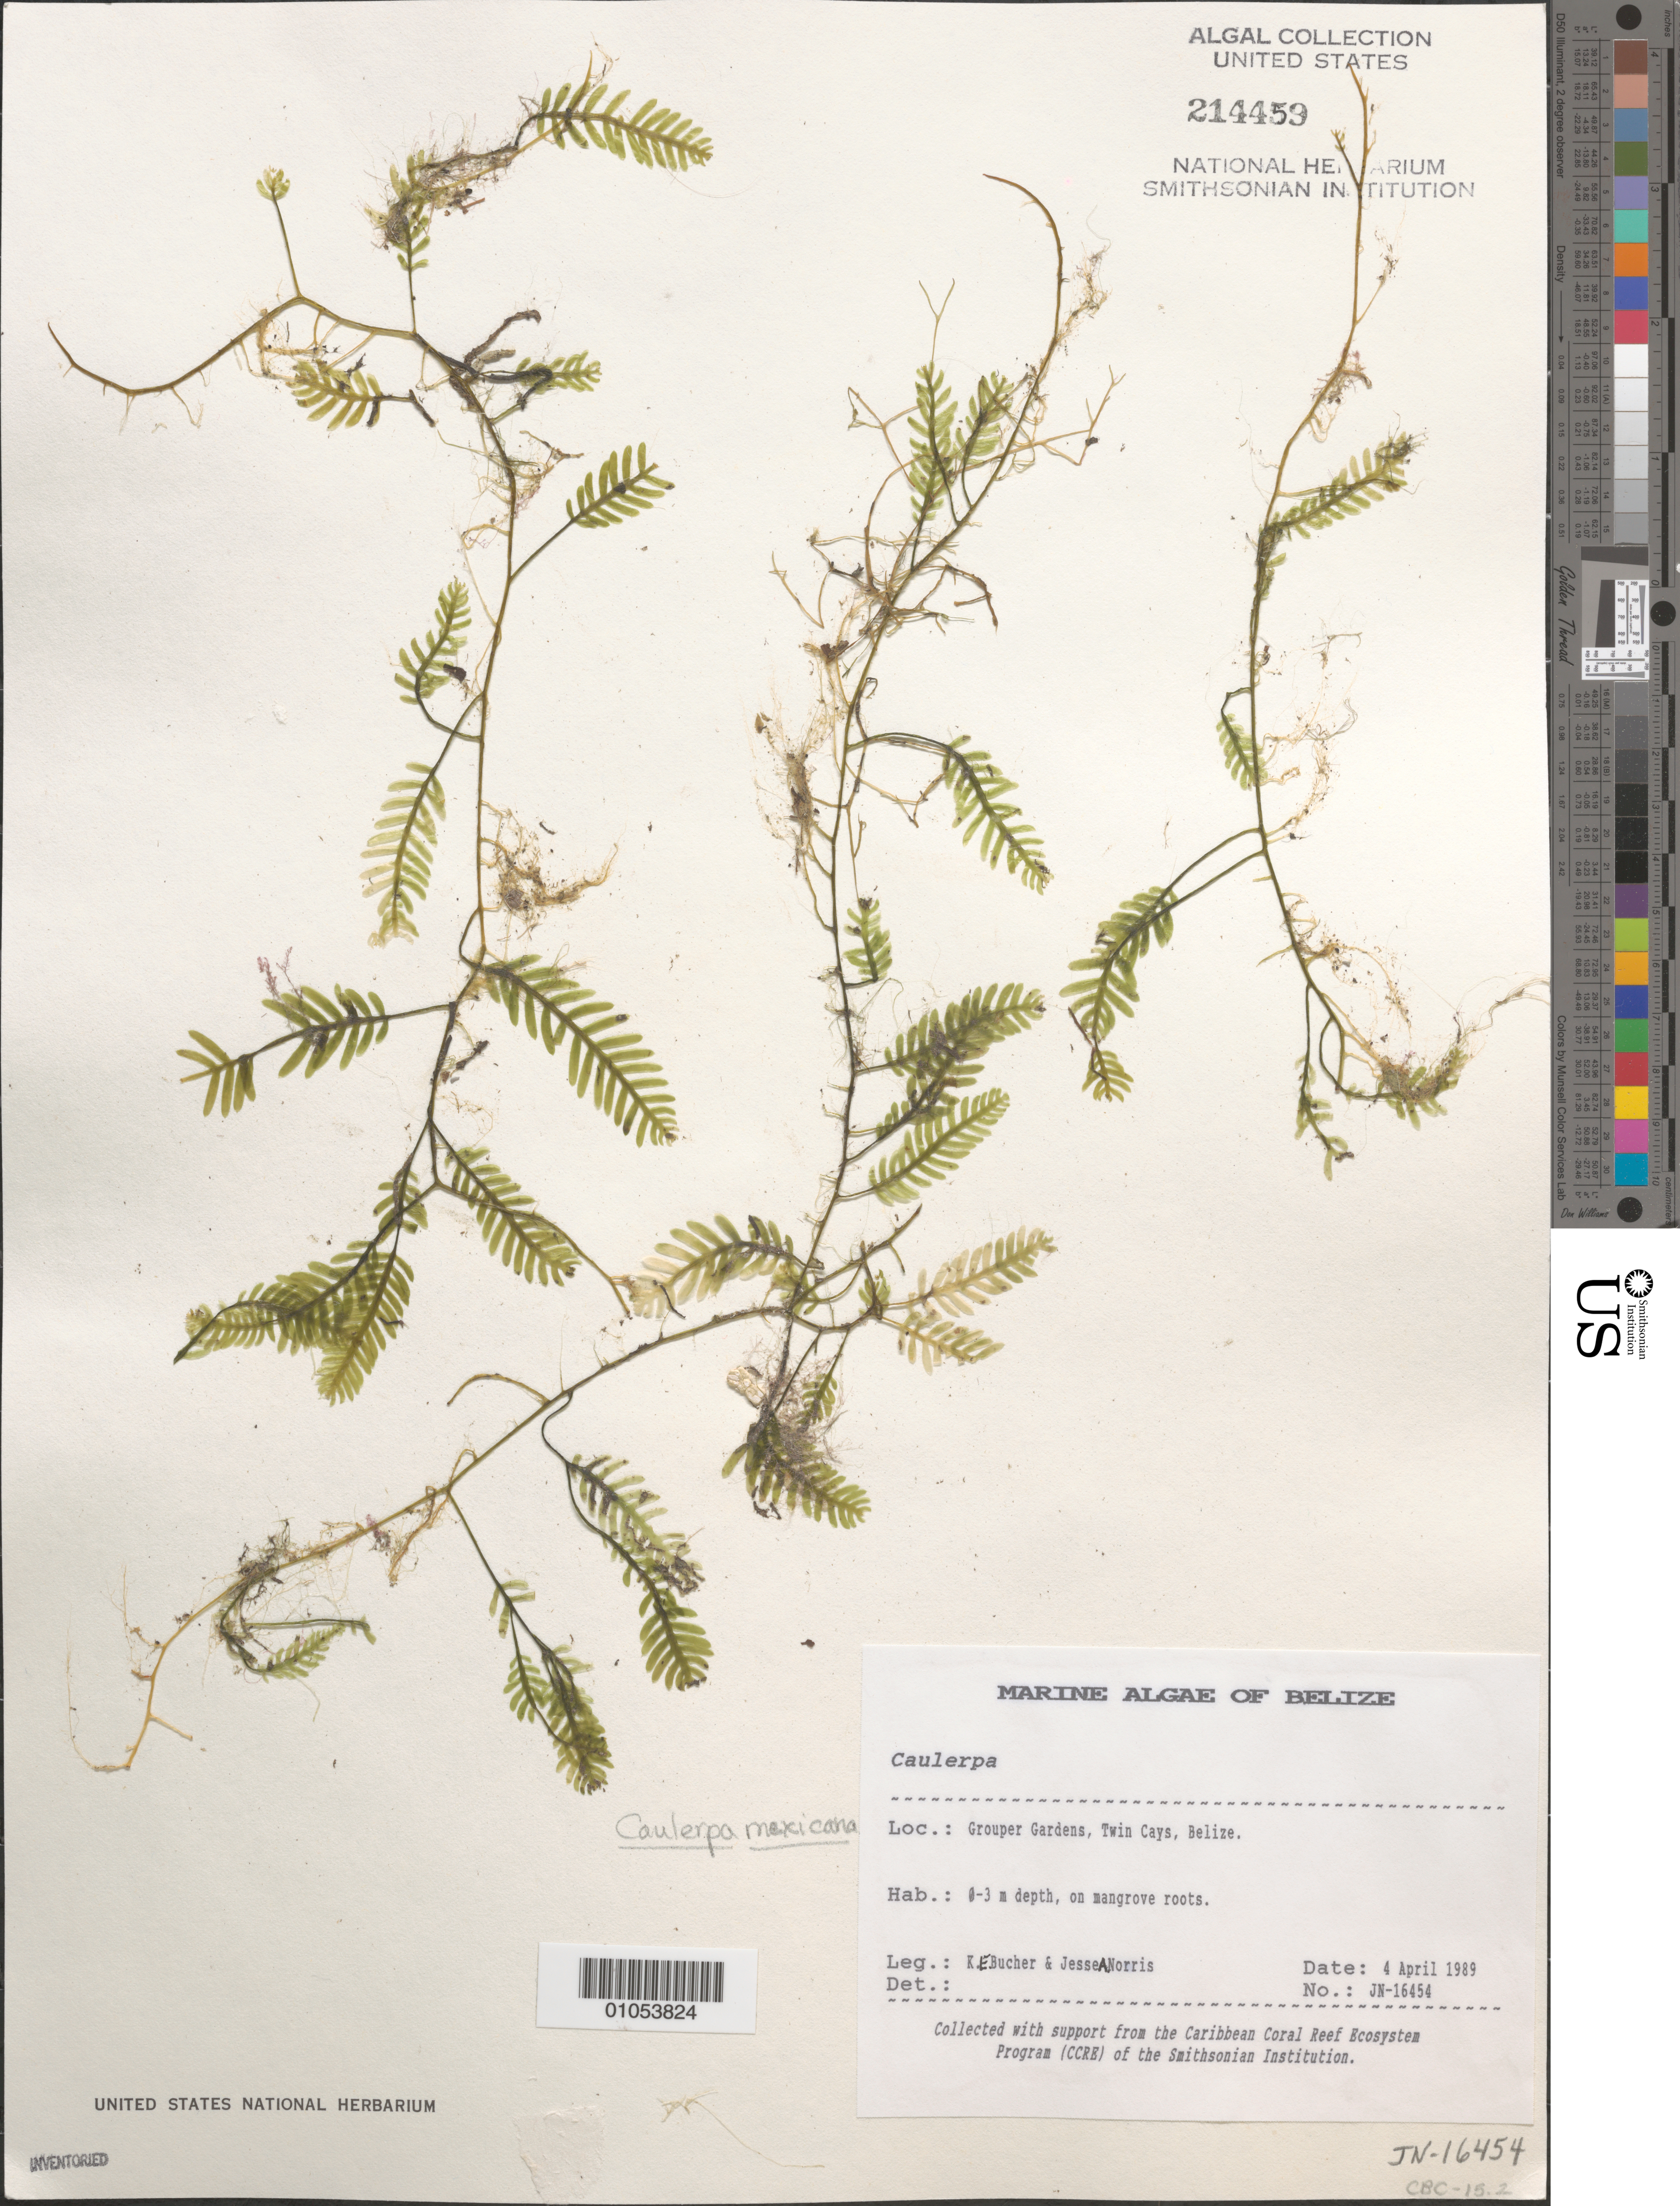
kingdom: Plantae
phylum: Chlorophyta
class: Ulvophyceae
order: Bryopsidales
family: Caulerpaceae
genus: Caulerpa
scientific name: Caulerpa mexicana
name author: Sond. ex Kütz.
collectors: K. E. Bucher & J. A. Norris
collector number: JN-16454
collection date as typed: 04 Apr 1989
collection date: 1989-04-04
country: Belize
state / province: Stann Creek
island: Twin Cays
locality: Grouper Gardens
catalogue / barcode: US 214459